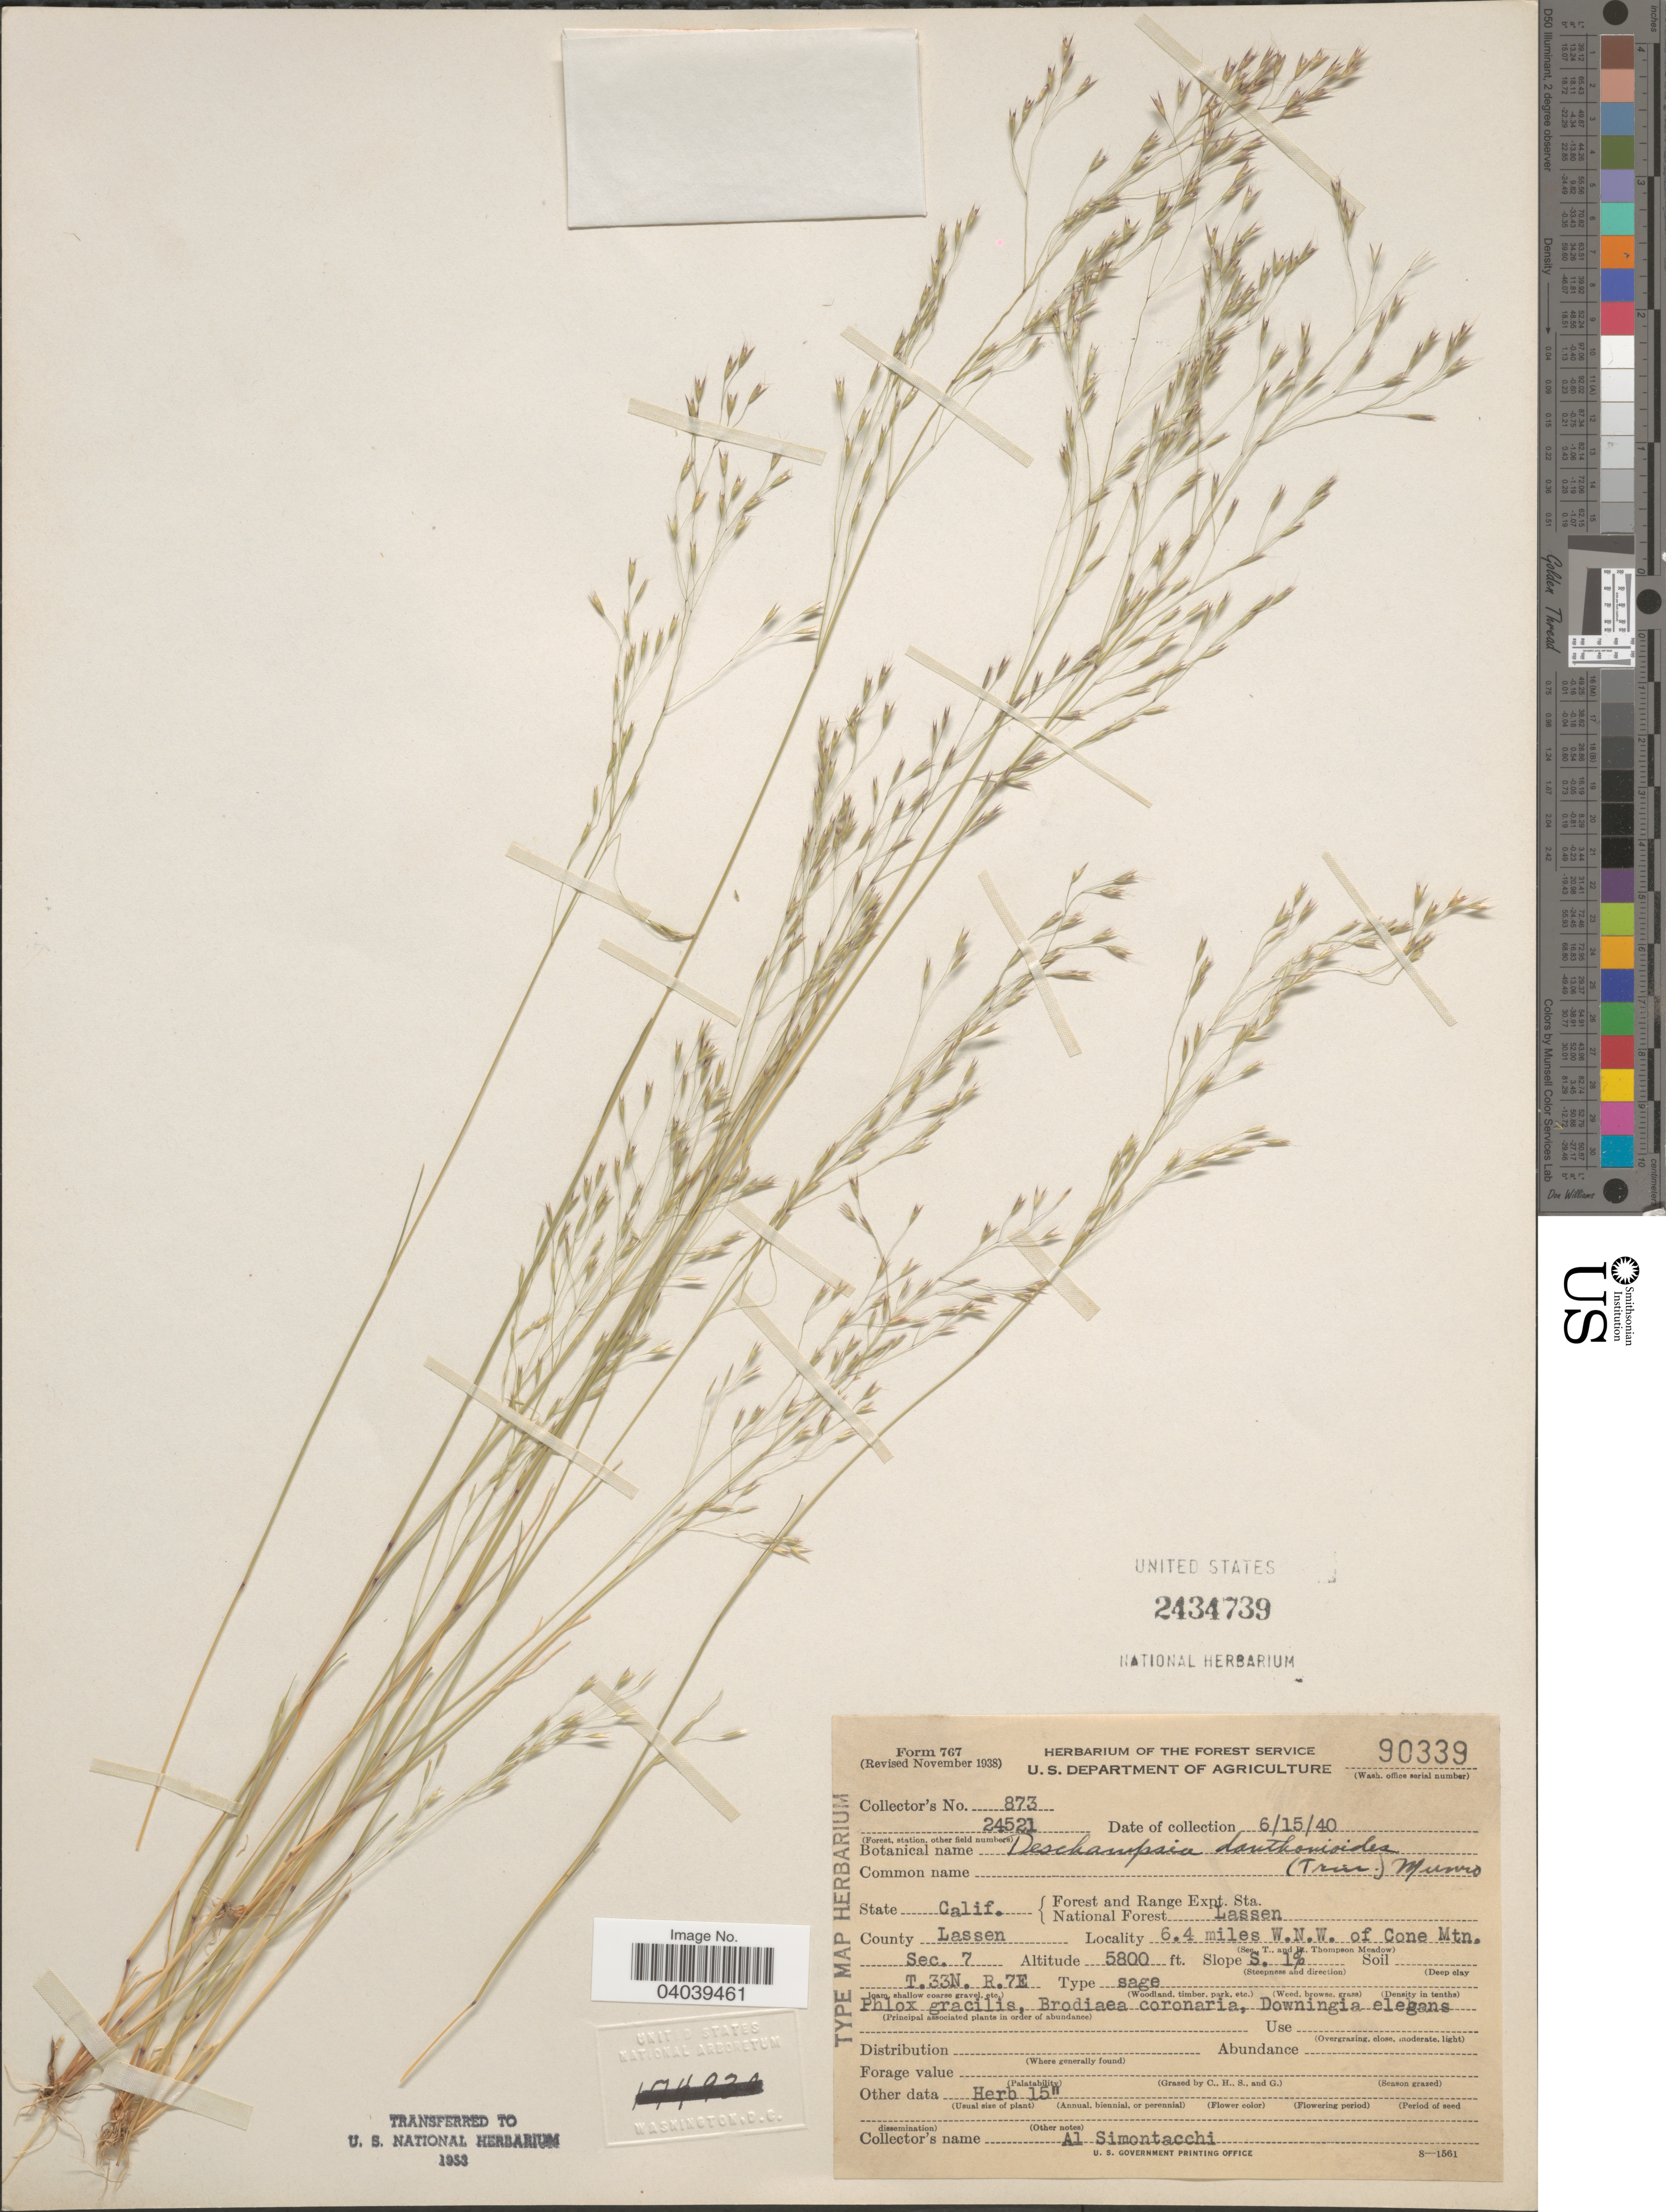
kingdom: Plantae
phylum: Tracheophyta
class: Liliopsida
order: Poales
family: Poaceae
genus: Deschampsia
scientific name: Deschampsia danthonioides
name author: (Trin.) Munro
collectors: A. Simontacchi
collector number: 873/24521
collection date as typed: Transcribed d/m/y: 15/6/40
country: United States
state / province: California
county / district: Lassen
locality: Forest and Range Expt. Sta National Forest Lassen. County Lassen. 6.4 miles W.N.W. of Cone Mtn. Sec. 7. T. 33N. R. 7E.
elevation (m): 1768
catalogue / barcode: US 2434739